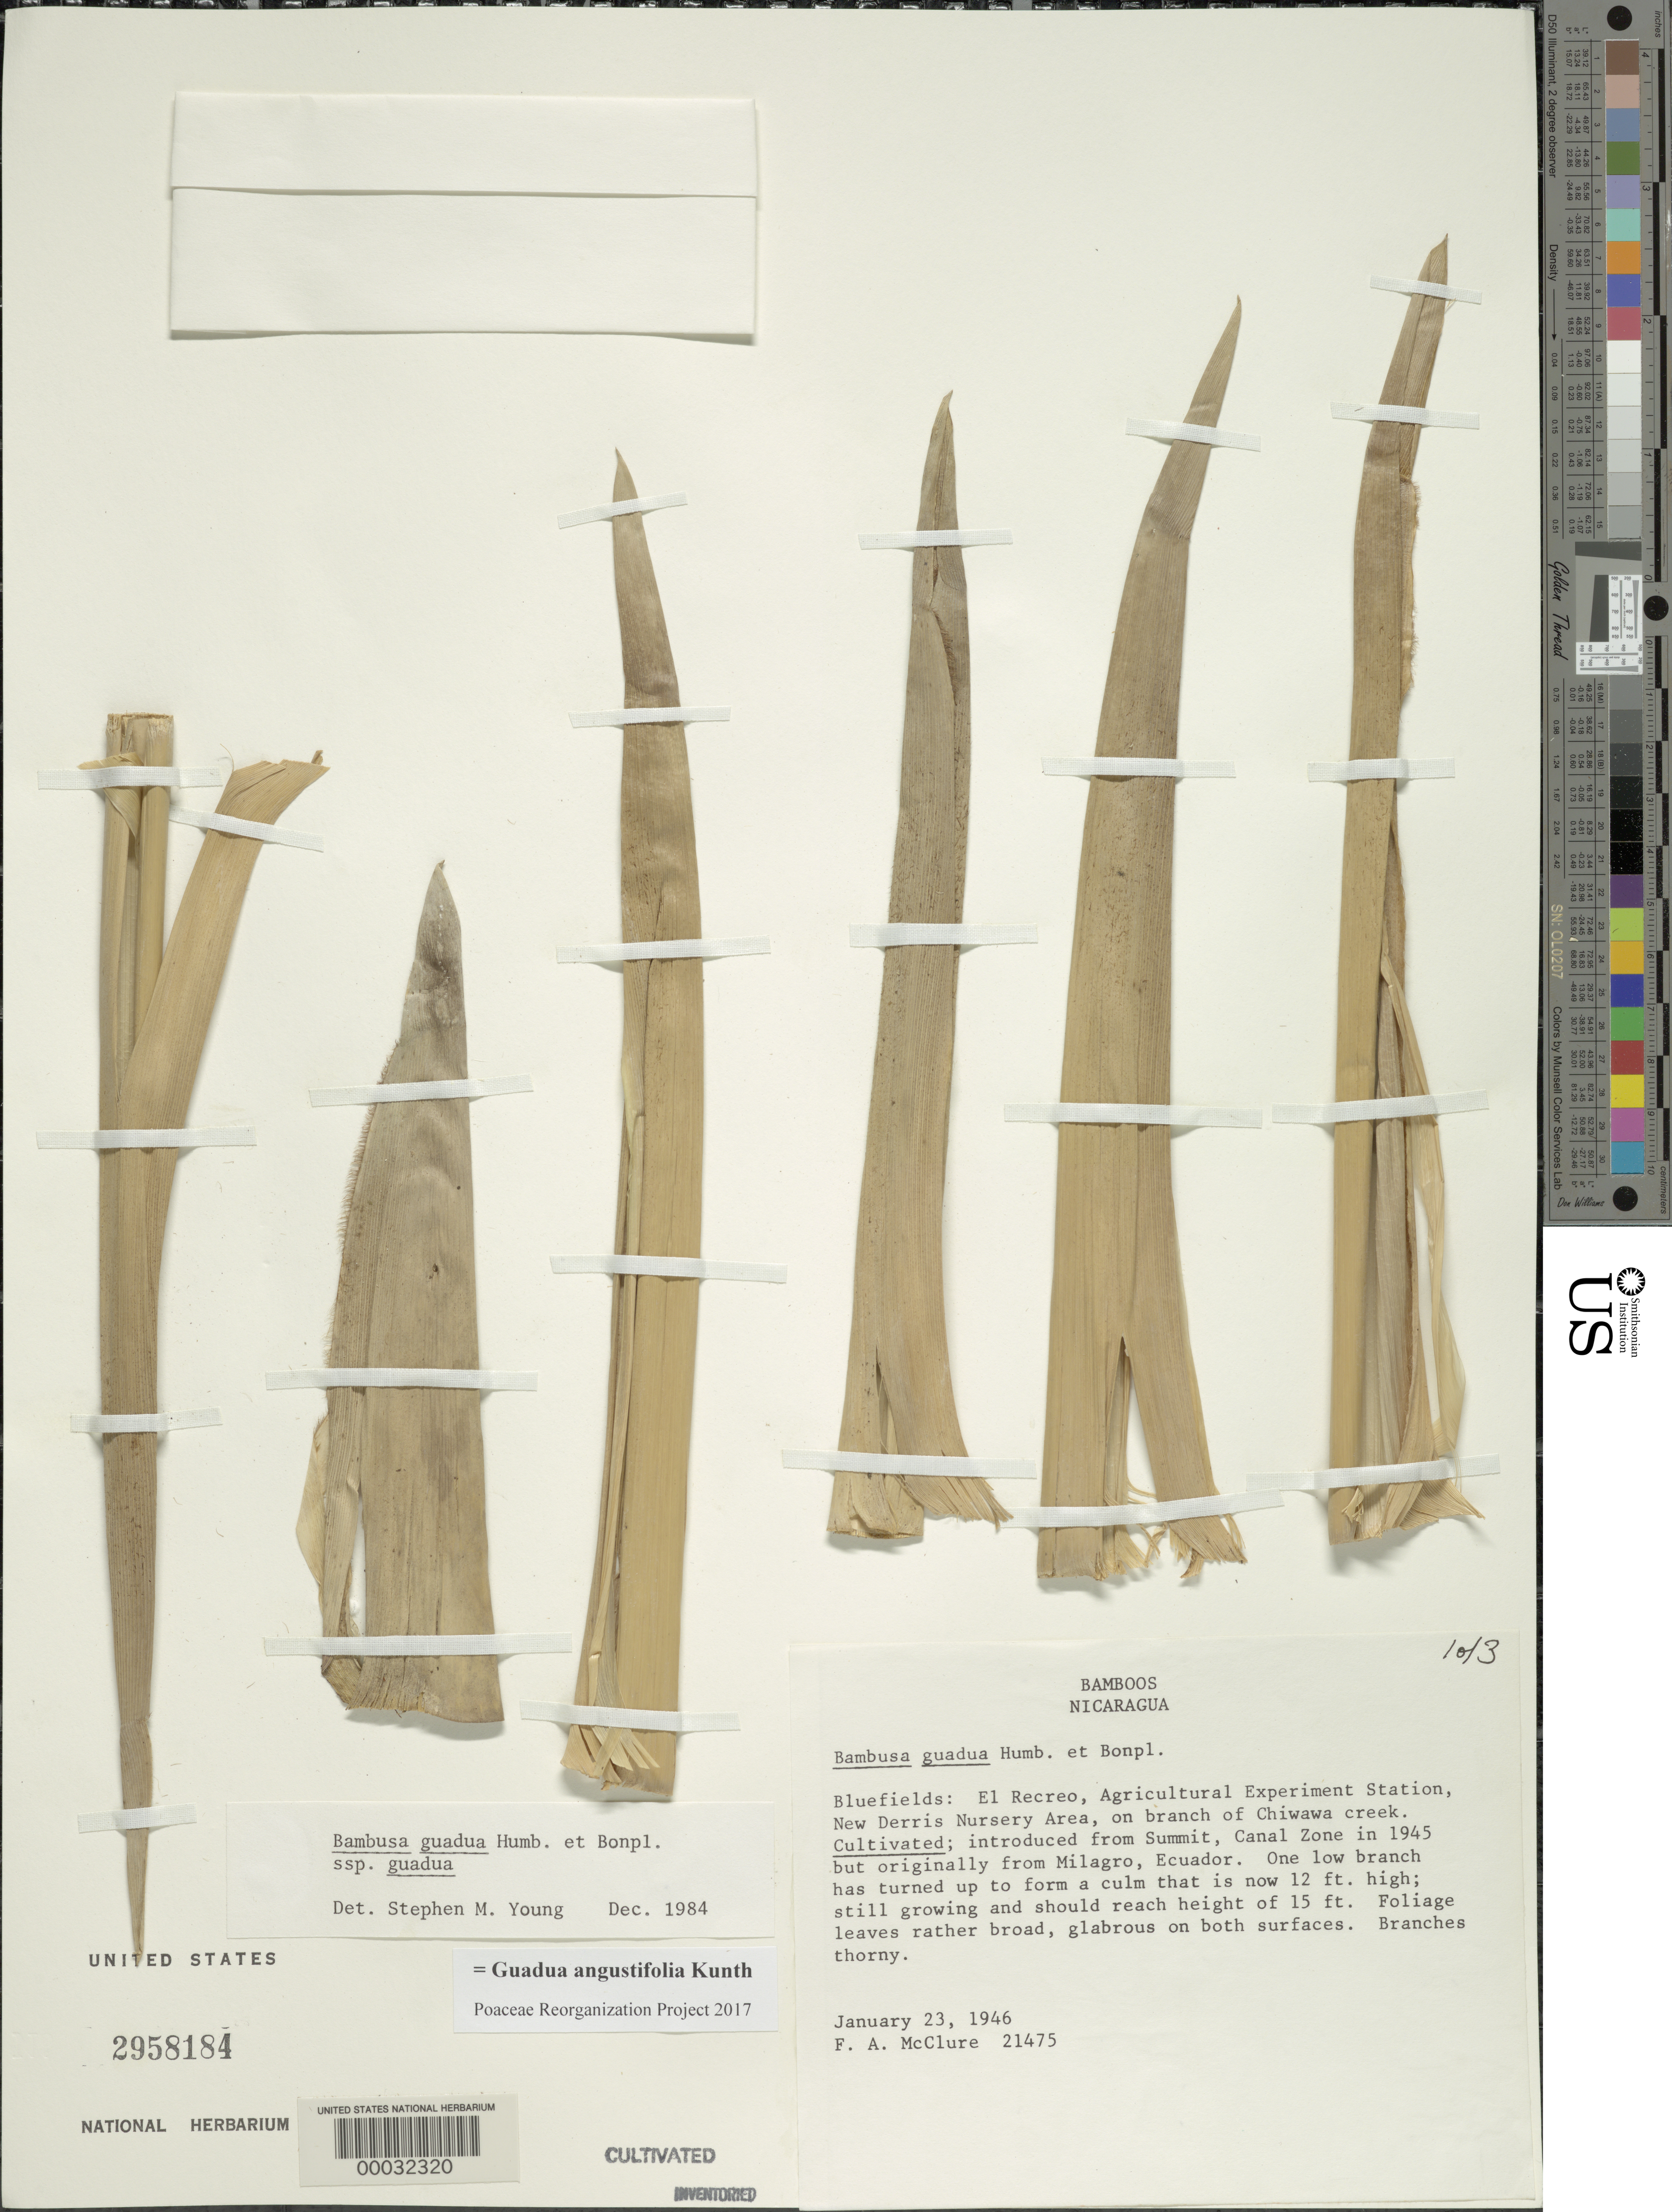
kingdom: Plantae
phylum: Tracheophyta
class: Liliopsida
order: Poales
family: Poaceae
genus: Guadua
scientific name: Guadua angustifolia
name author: Kunth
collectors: F. A. McClure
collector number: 21475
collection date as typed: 23 Jan 1946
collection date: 1946-01-23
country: Nicaragua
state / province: Atlántico Sur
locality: El Recreo, Agricultural Experment Station, New erris Nursery Area, on branch of Chiwawa creek.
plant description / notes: Introduced from Canal Zonr in 1945 but originally from Milagro, Ecuador.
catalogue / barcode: US 2958184